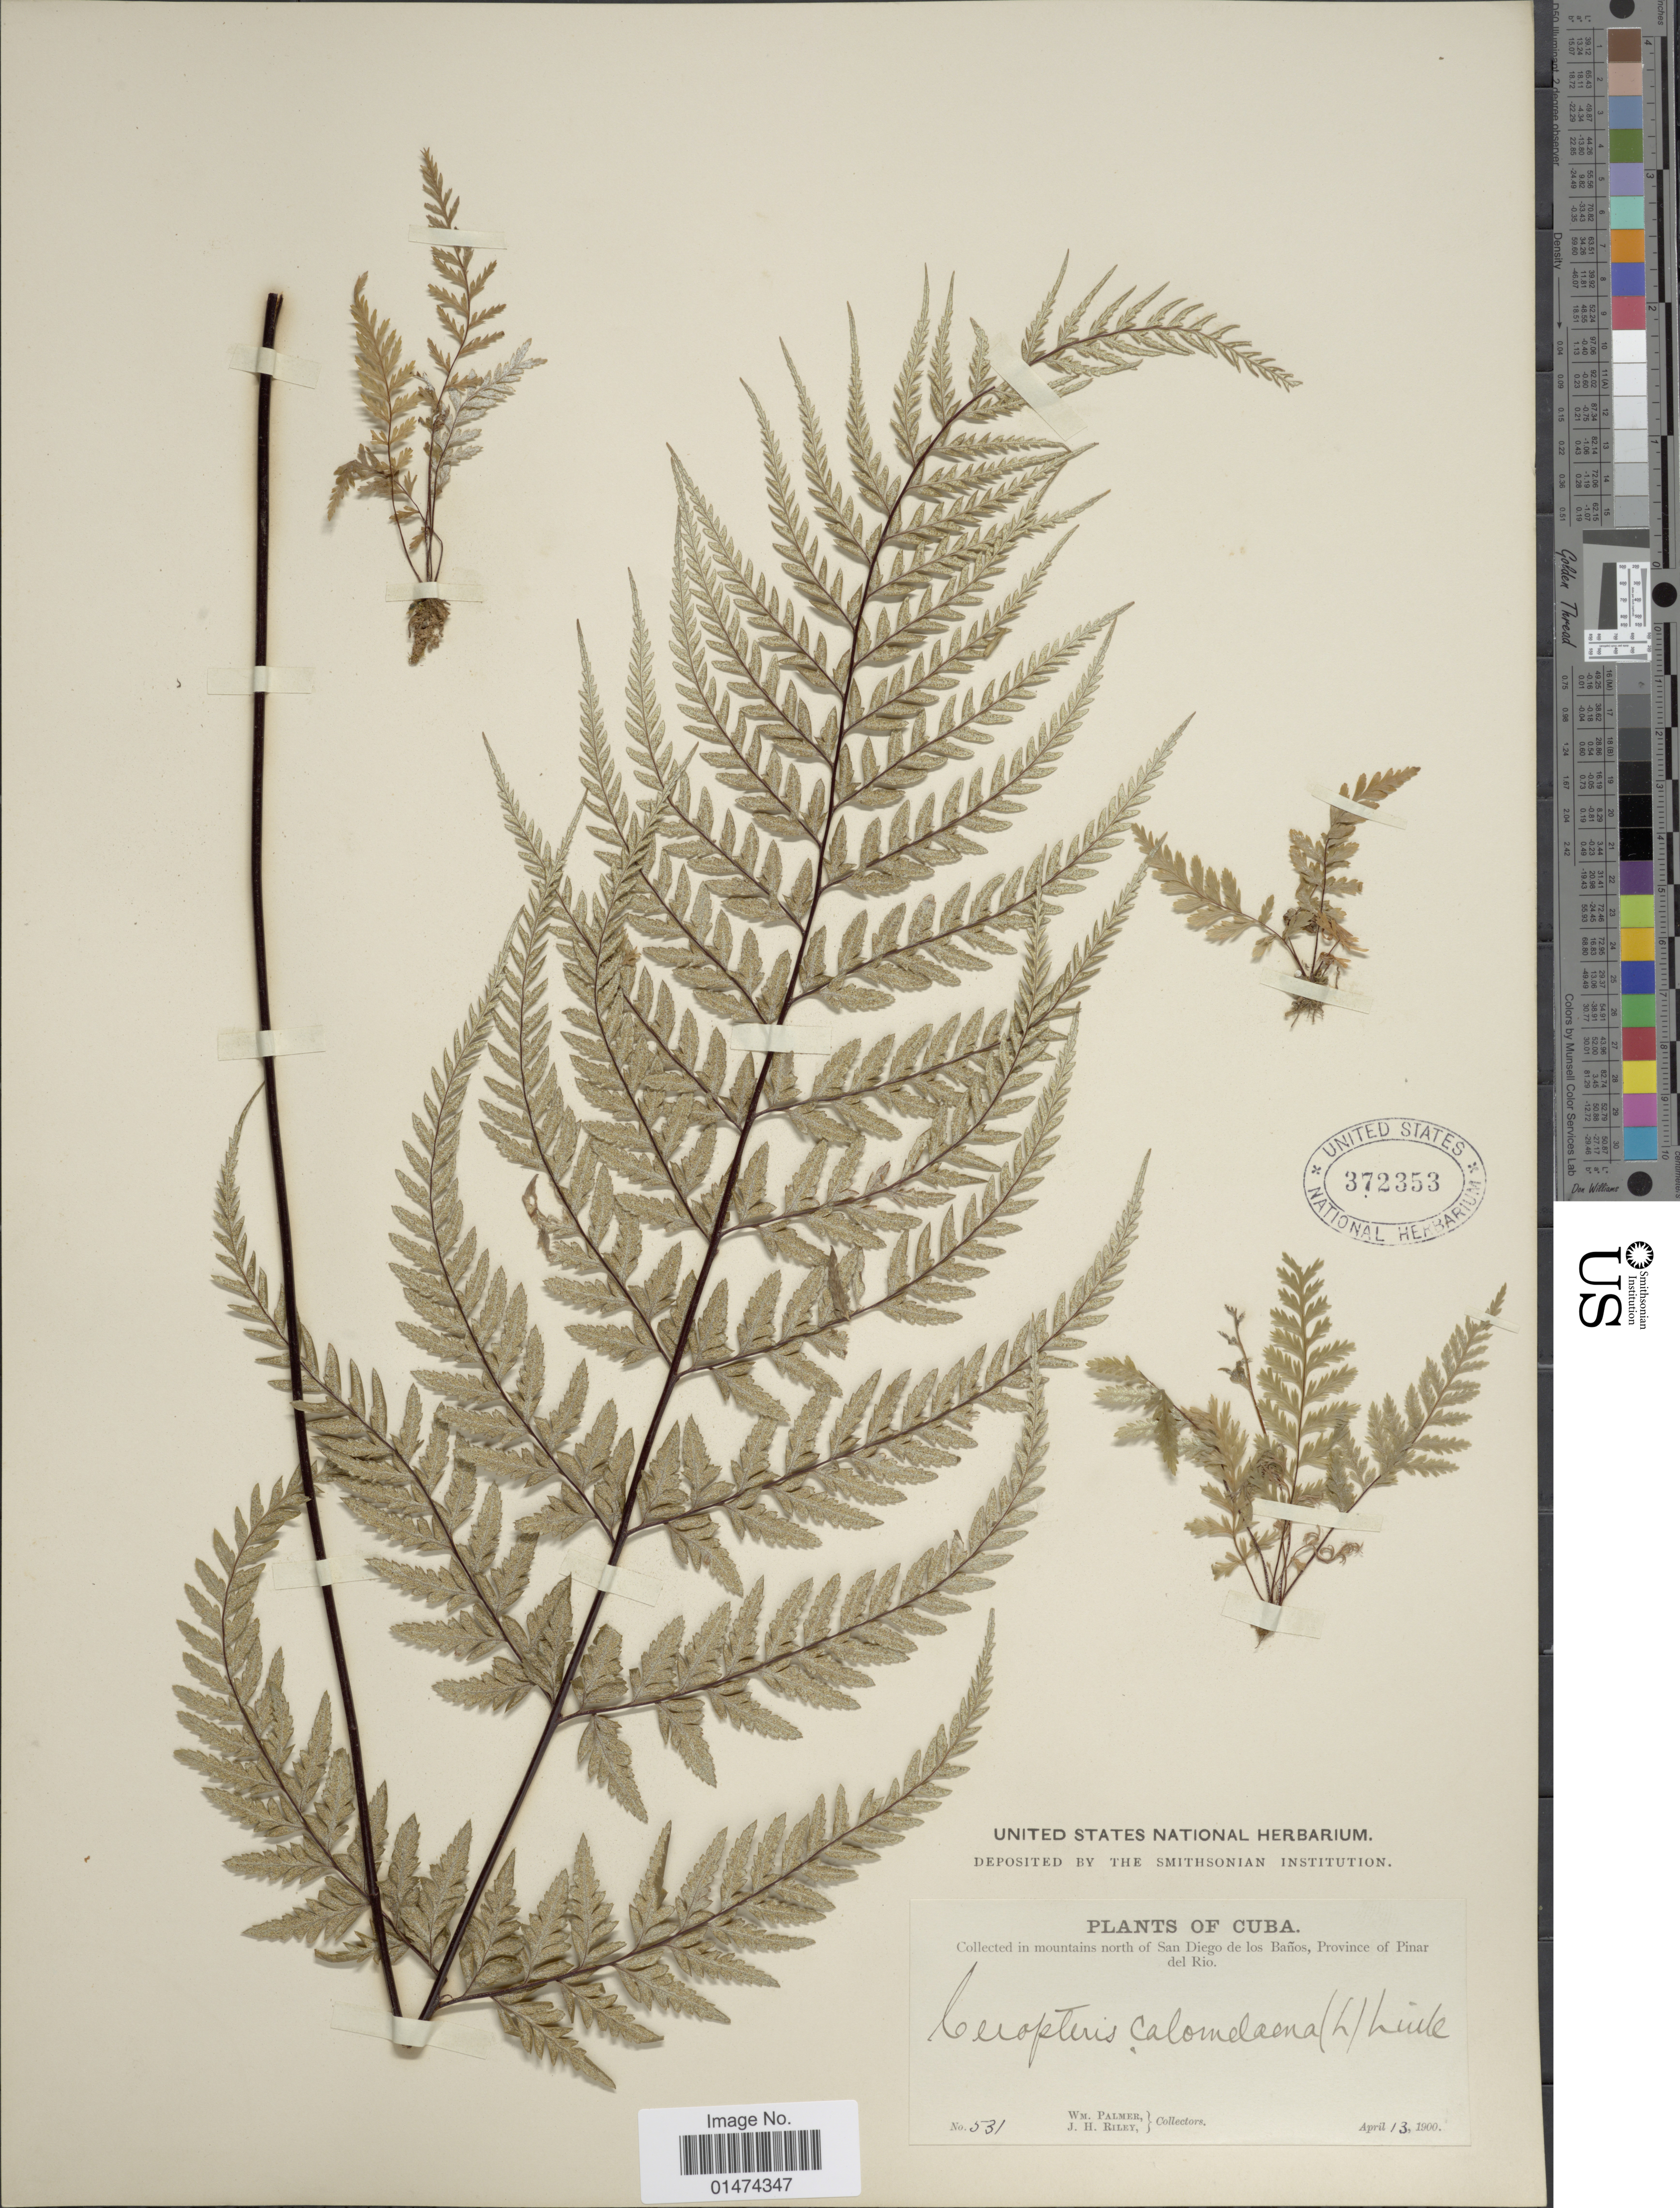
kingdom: Plantae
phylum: Tracheophyta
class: Polypodiopsida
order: Polypodiales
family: Pteridaceae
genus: Pityrogramma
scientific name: Pityrogramma calomelanos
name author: (L.) Link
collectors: W. Palmer & J. H. Riley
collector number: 531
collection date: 1900-04-13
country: Cuba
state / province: Pinar del Río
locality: Collected in mountains north of San Diego de los Banos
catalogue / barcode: US 372353